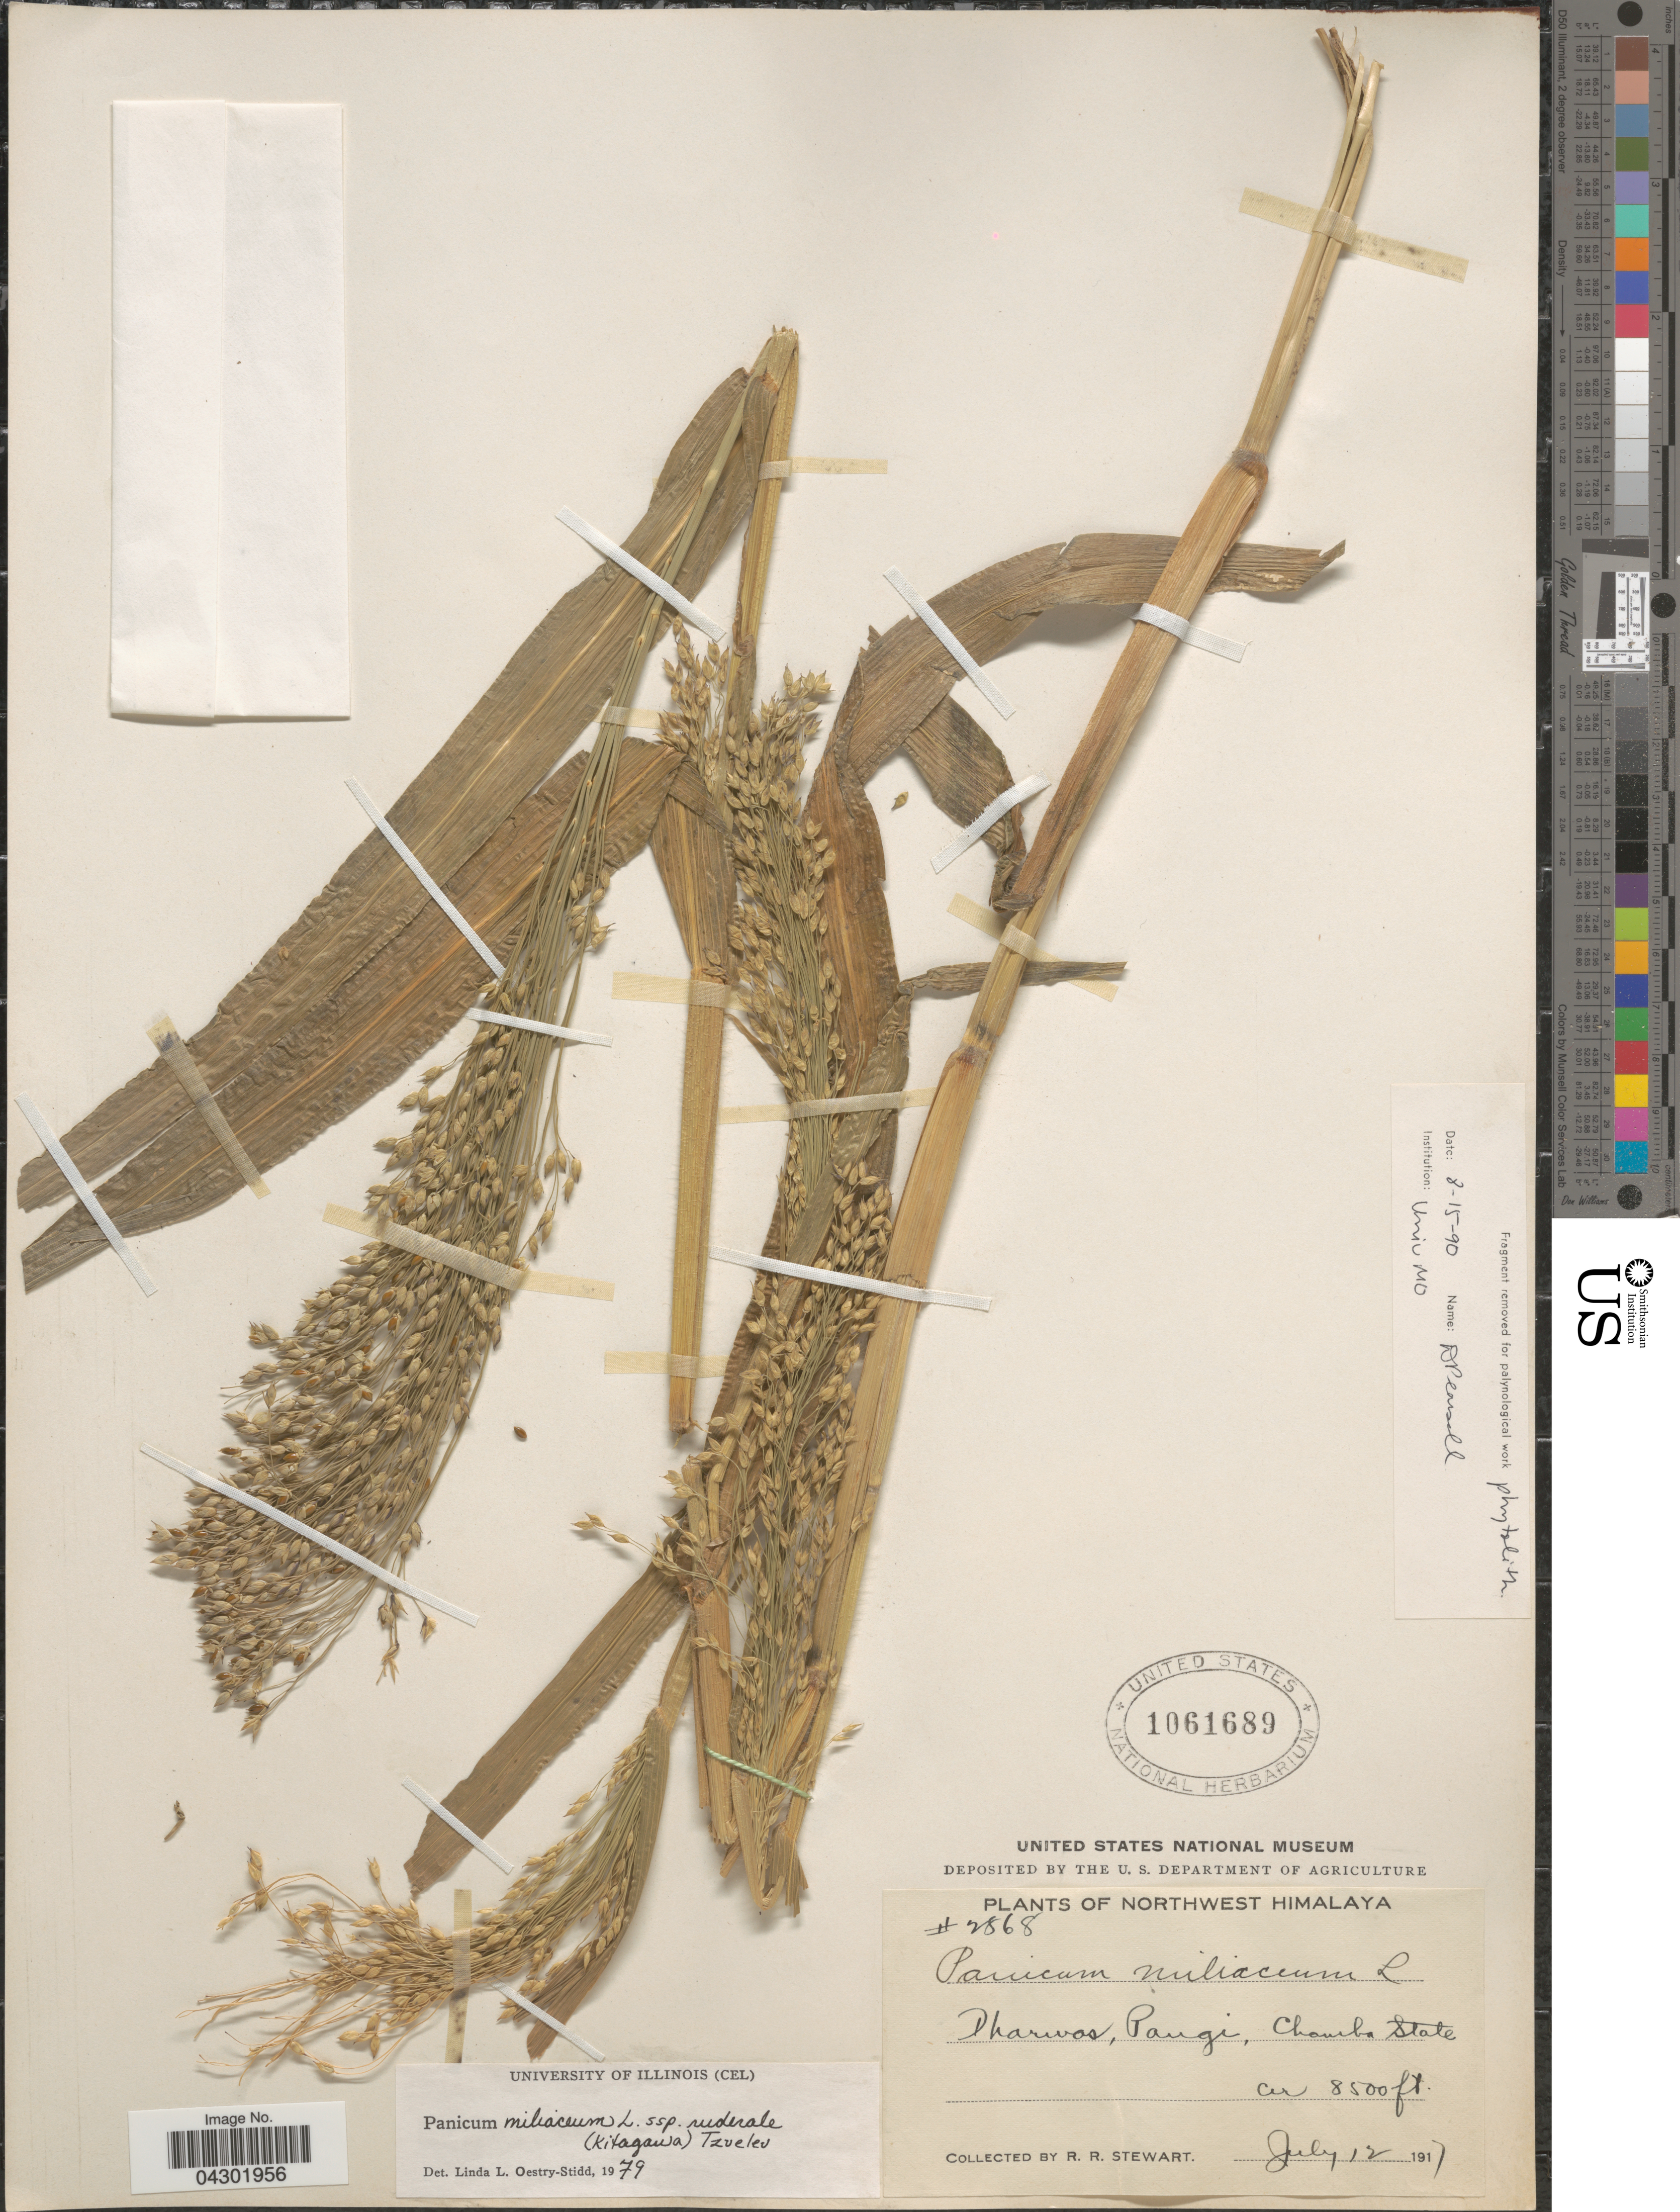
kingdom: Plantae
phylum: Tracheophyta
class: Liliopsida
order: Poales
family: Poaceae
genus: Panicum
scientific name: Panicum miliaceum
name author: L.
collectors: R. Stewart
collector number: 2868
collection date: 1917-07-12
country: India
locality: Northwest Himalaya. Dharwos, Pangi, Chamba State.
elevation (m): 2591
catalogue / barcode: US 1061689